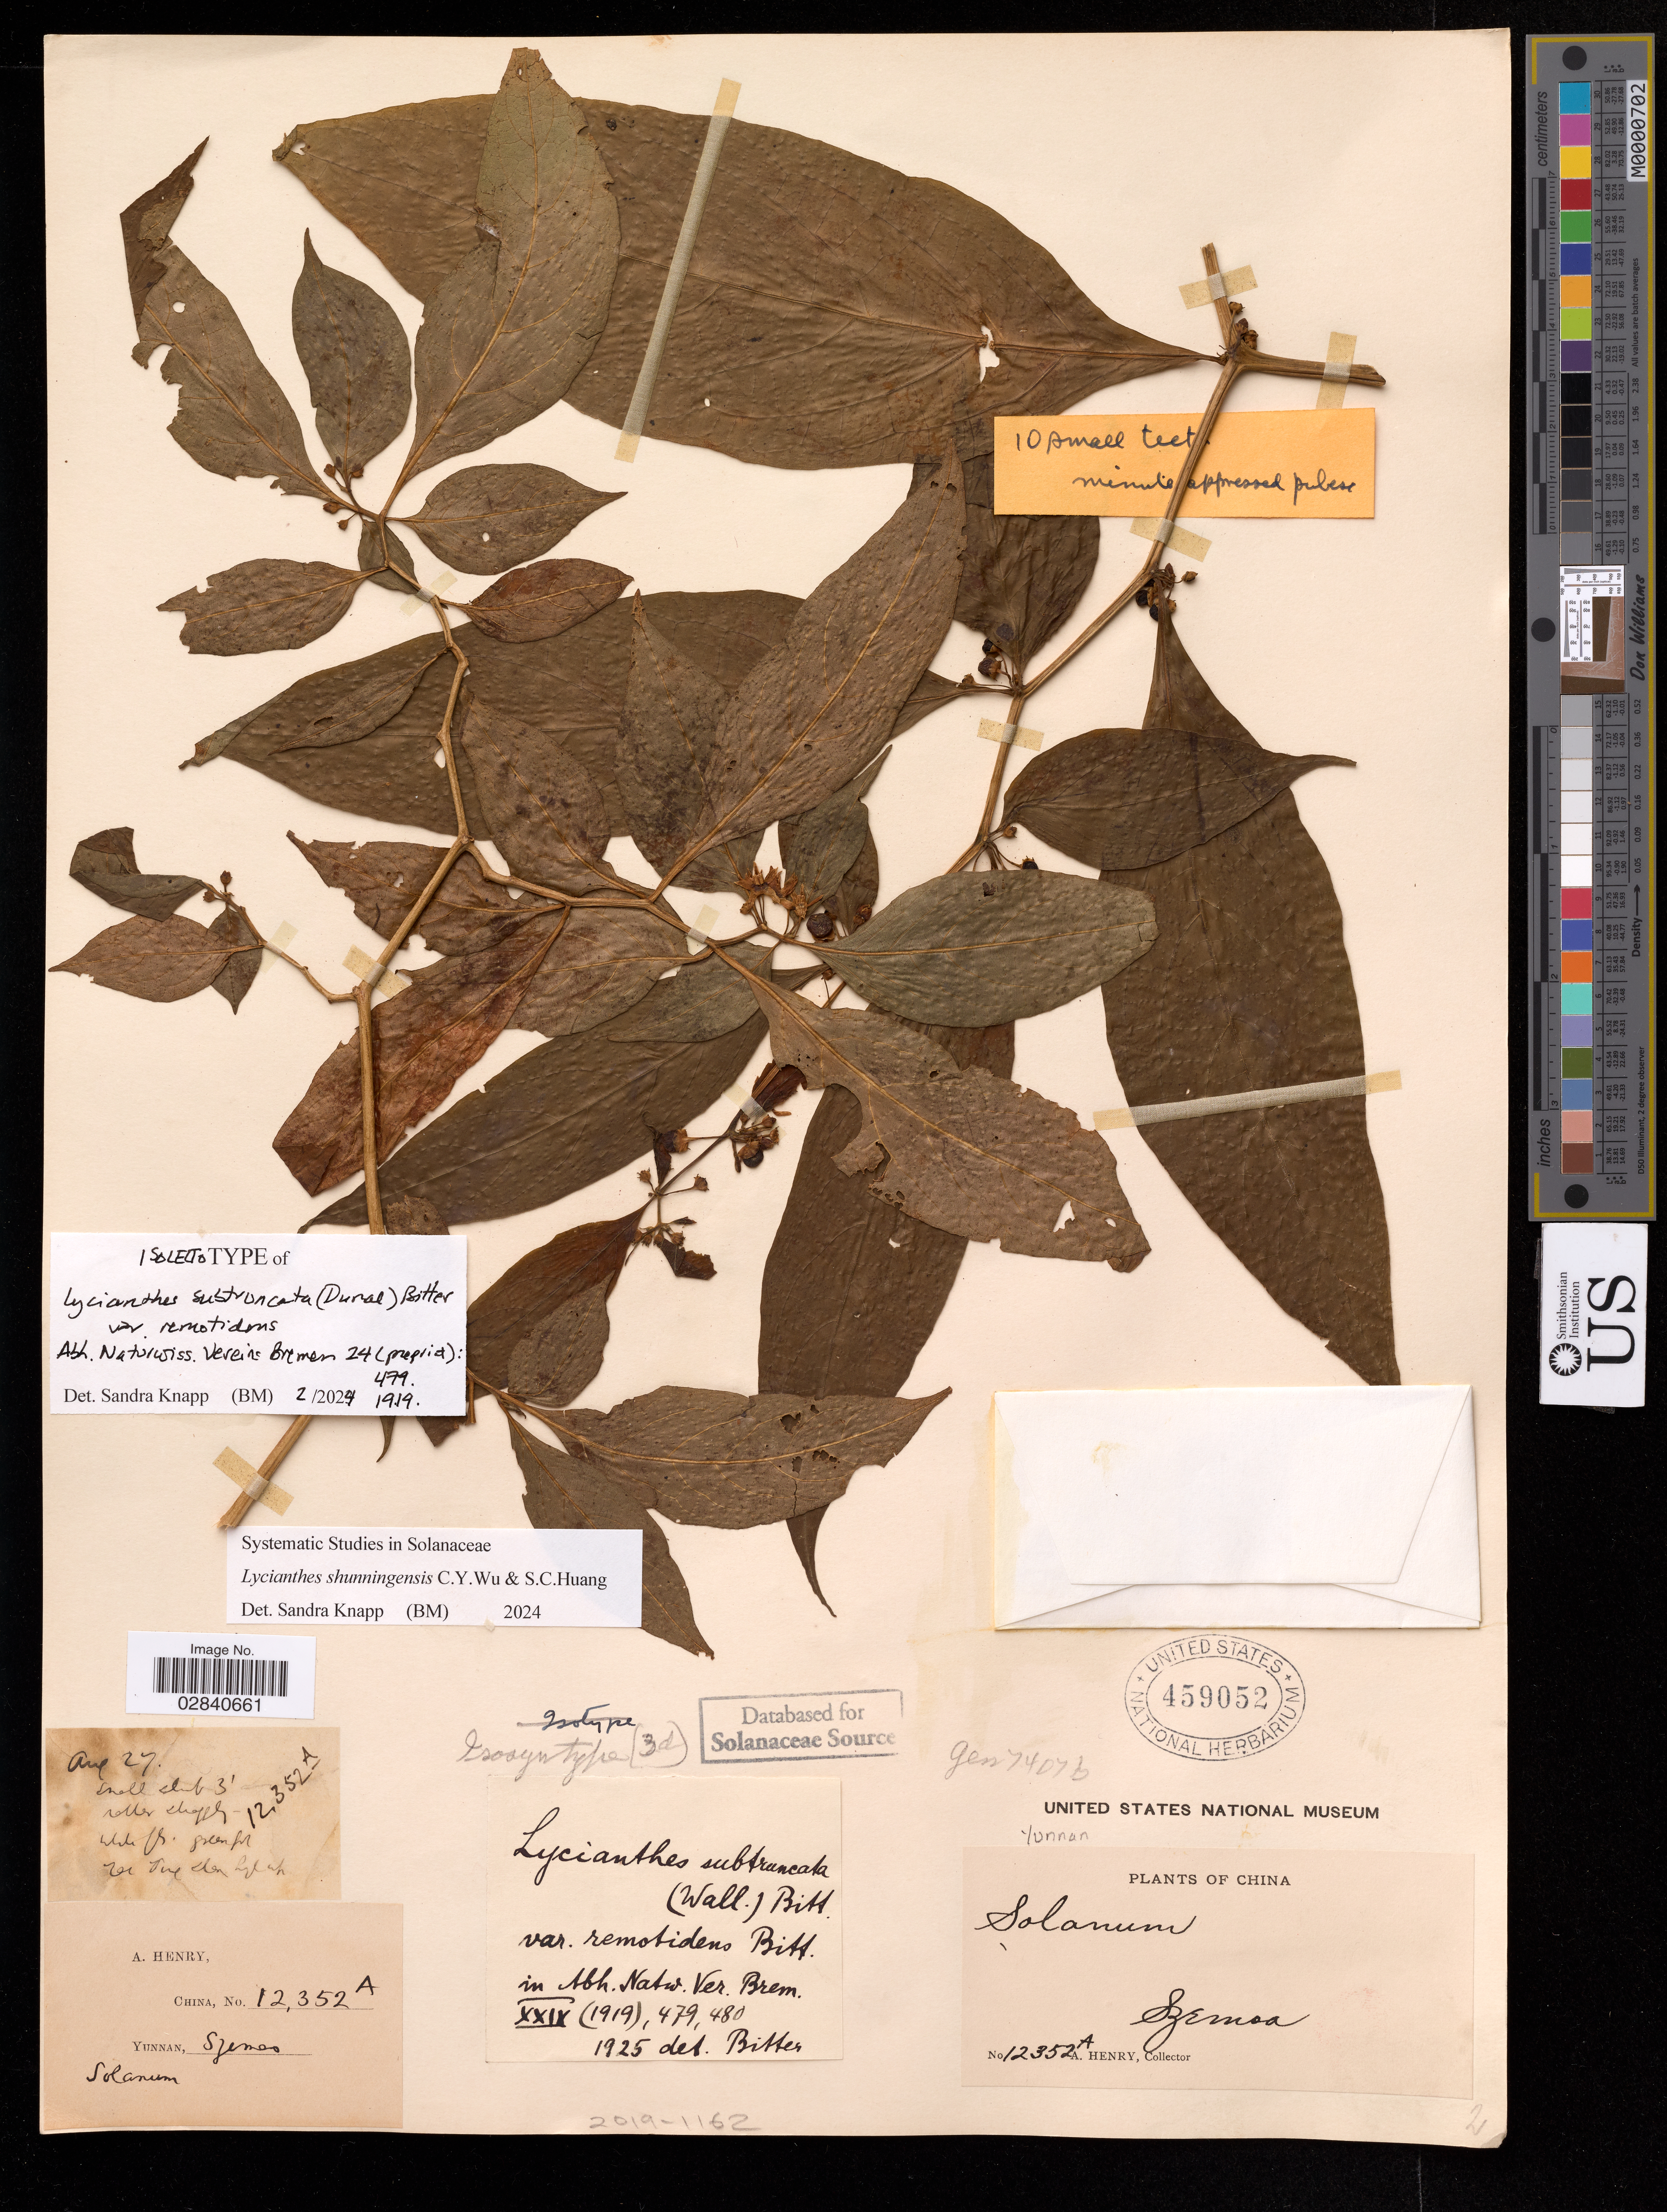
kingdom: Plantae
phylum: Tracheophyta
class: Magnoliopsida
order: Solanales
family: Solanaceae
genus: Lycianthes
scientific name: Lycianthes subtruncata var. remotidens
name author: Bitter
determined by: Knapp, S. D.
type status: Isolectotype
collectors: A. Henry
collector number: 12352 A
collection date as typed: Transcribed d/m/y: /8/27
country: China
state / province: Yunnan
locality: Szemoa.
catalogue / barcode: US 459052